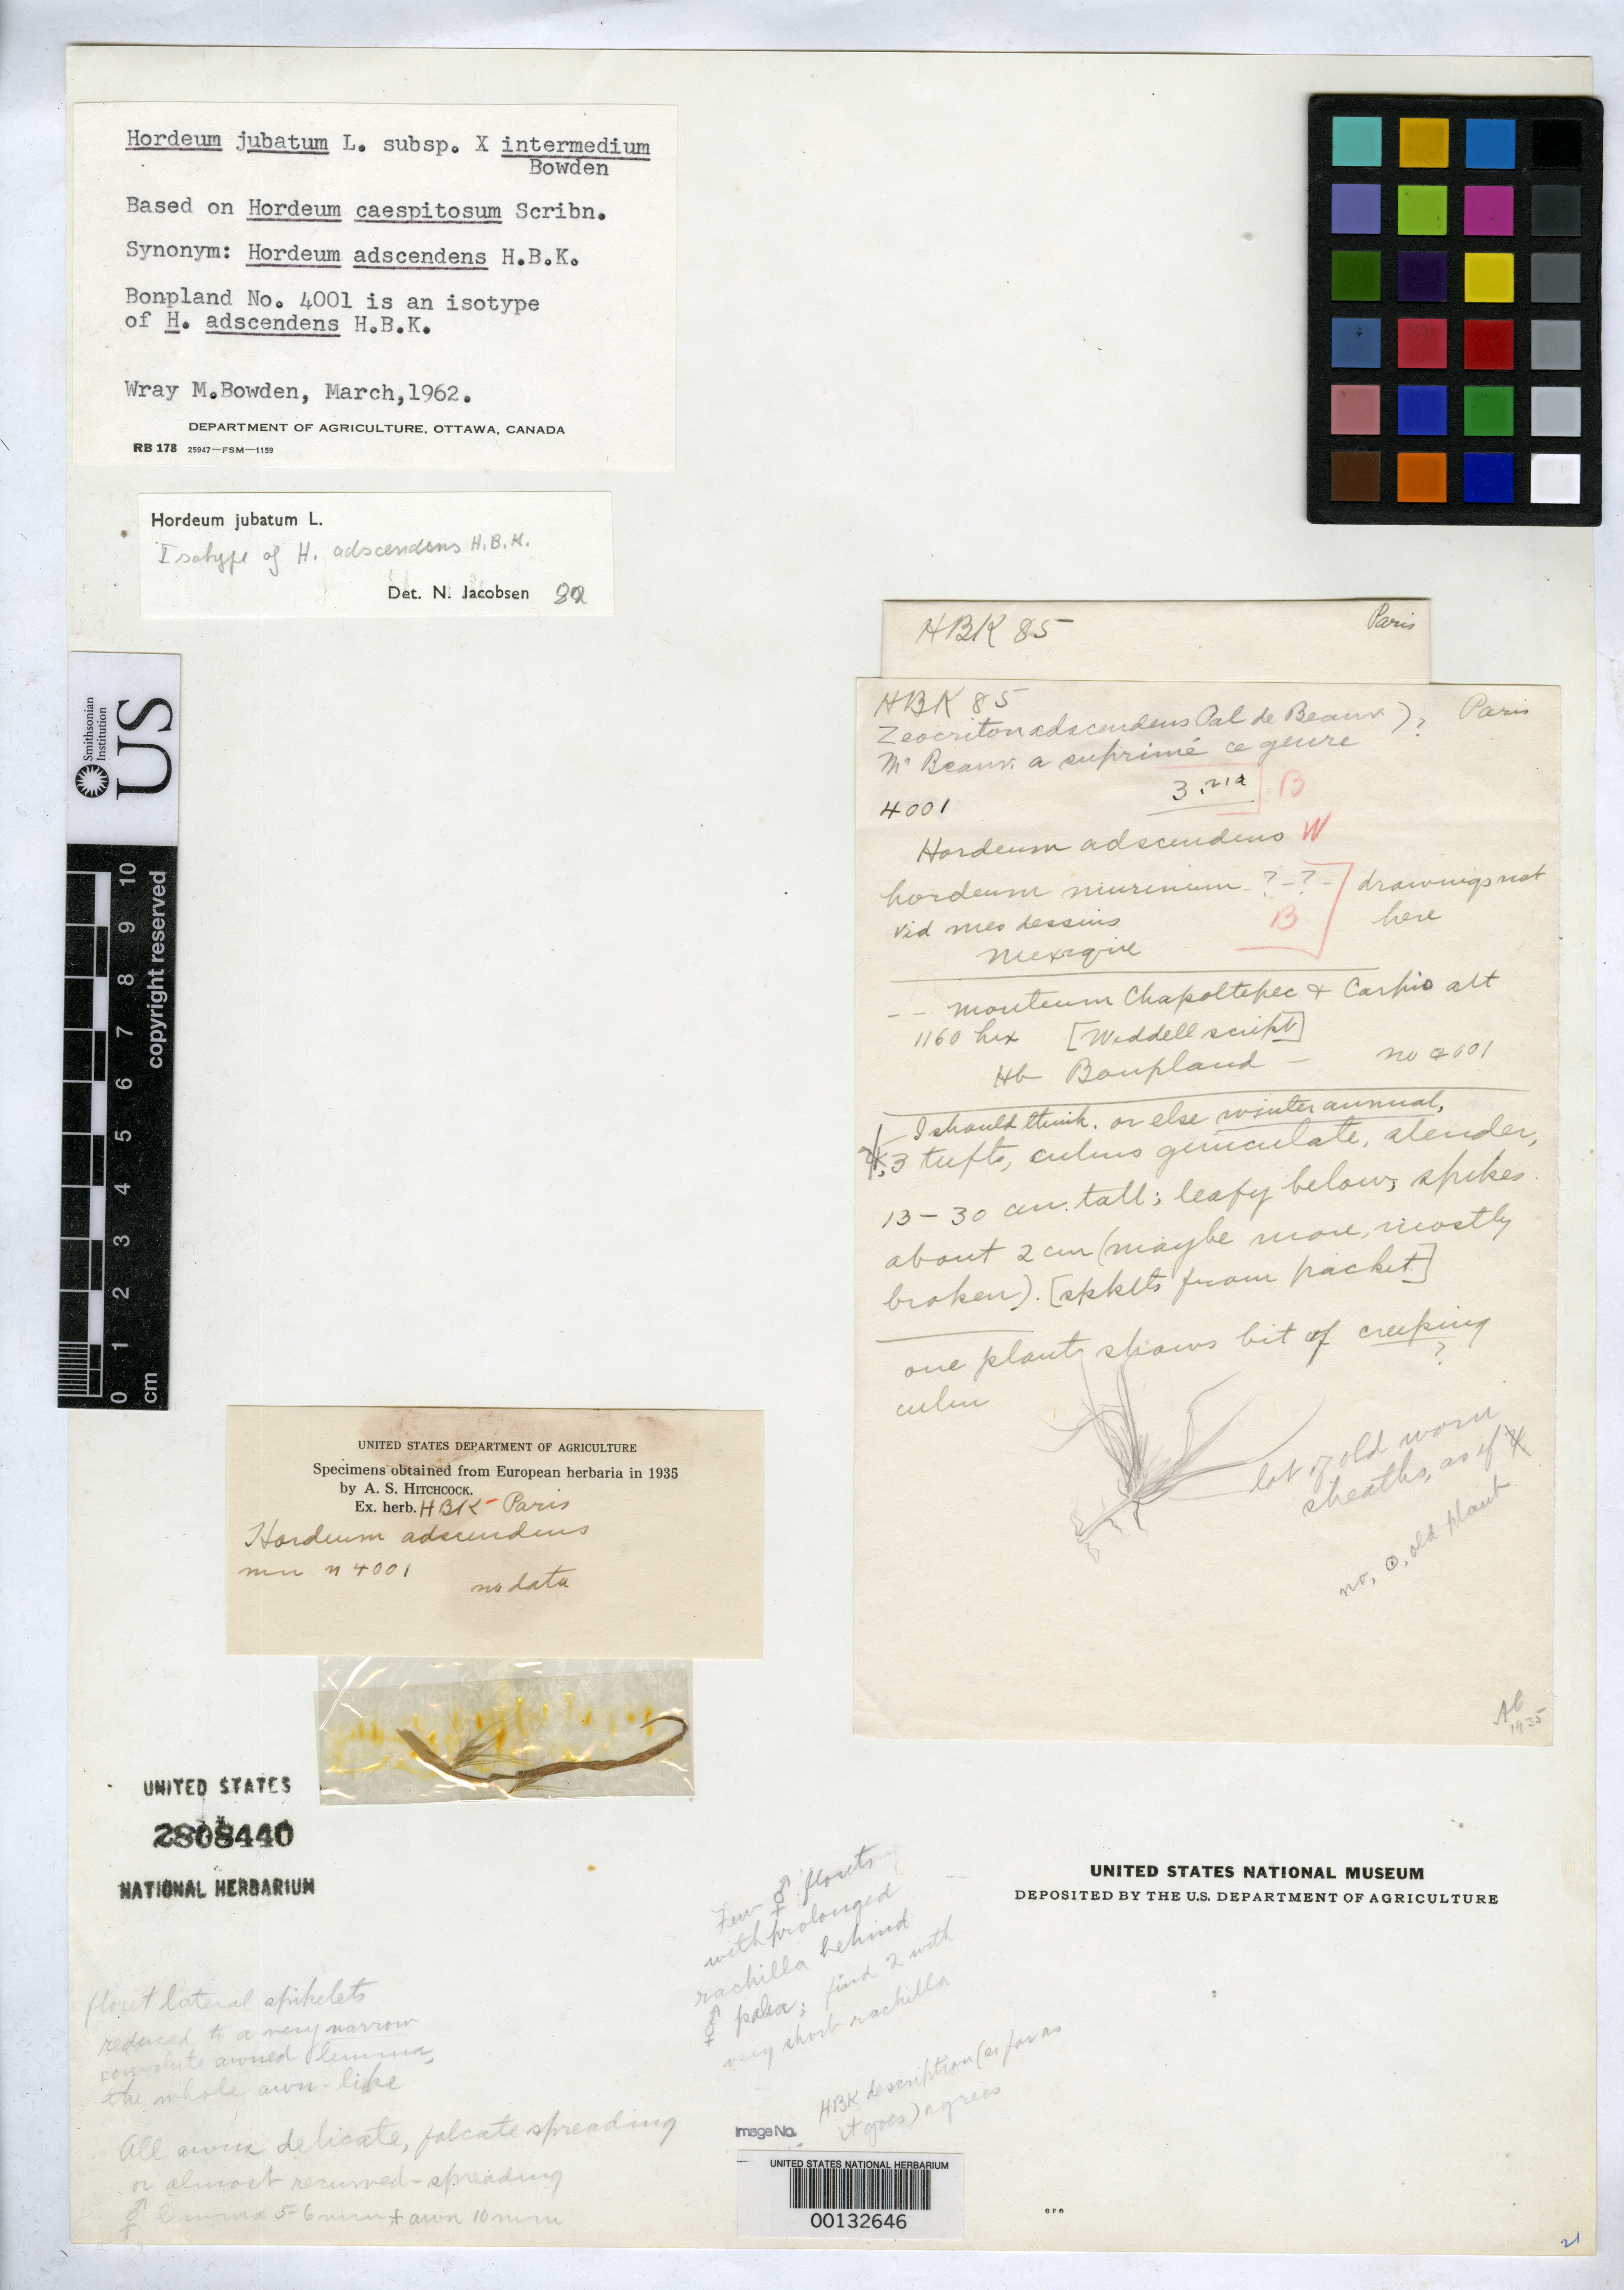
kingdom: Plantae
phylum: Tracheophyta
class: Liliopsida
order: Poales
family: Poaceae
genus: Hordeum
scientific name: Hordeum adscendens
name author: Kunth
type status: Type Fragment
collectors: A. J. A. Bonpland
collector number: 4001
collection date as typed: Feb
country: Mexico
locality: Between Mt. Chapultepec and Carpio.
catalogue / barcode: US 2808440